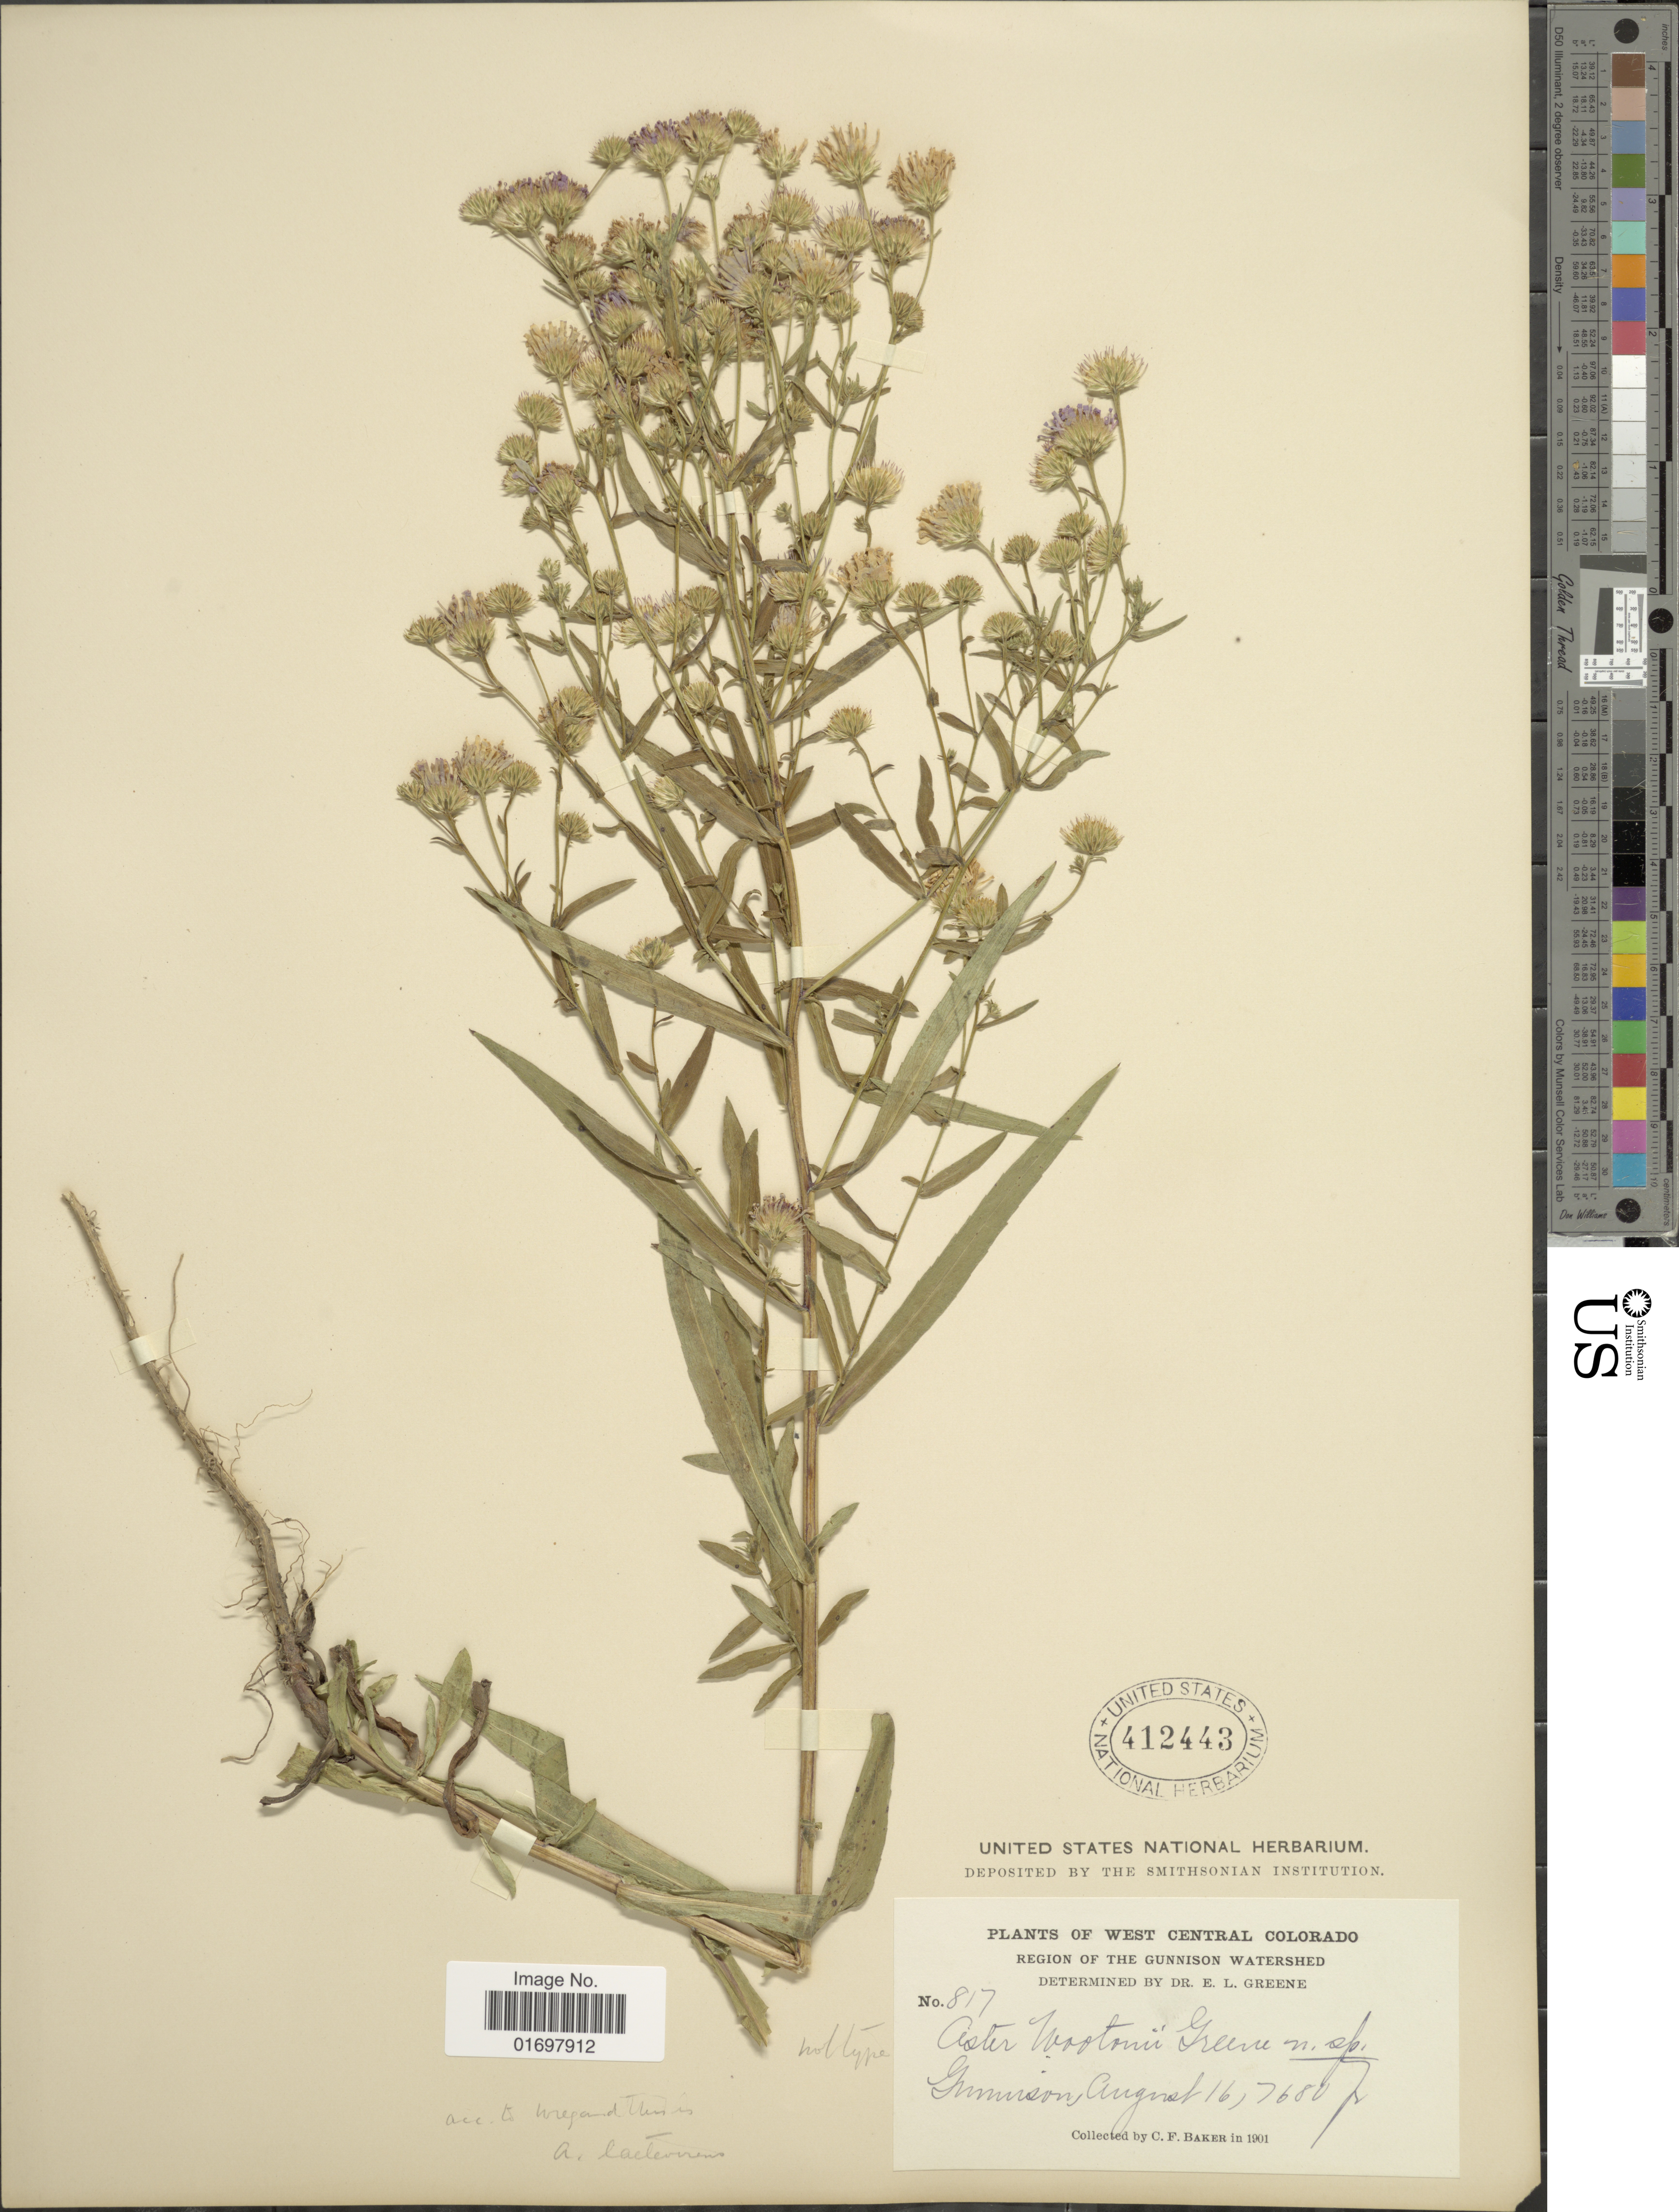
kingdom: Plantae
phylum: Tracheophyta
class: Magnoliopsida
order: Asterales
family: Asteraceae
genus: Symphyotrichum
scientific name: Symphyotrichum lanceolatum var. hesperium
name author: (A. Gray) G.L. Nesom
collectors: C. F. Baker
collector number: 817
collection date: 1901-08-16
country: United States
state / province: Colorado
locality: West Central Colorado. Region of the Gunnison Watershed, Gunnison.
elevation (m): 2341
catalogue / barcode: US 412443